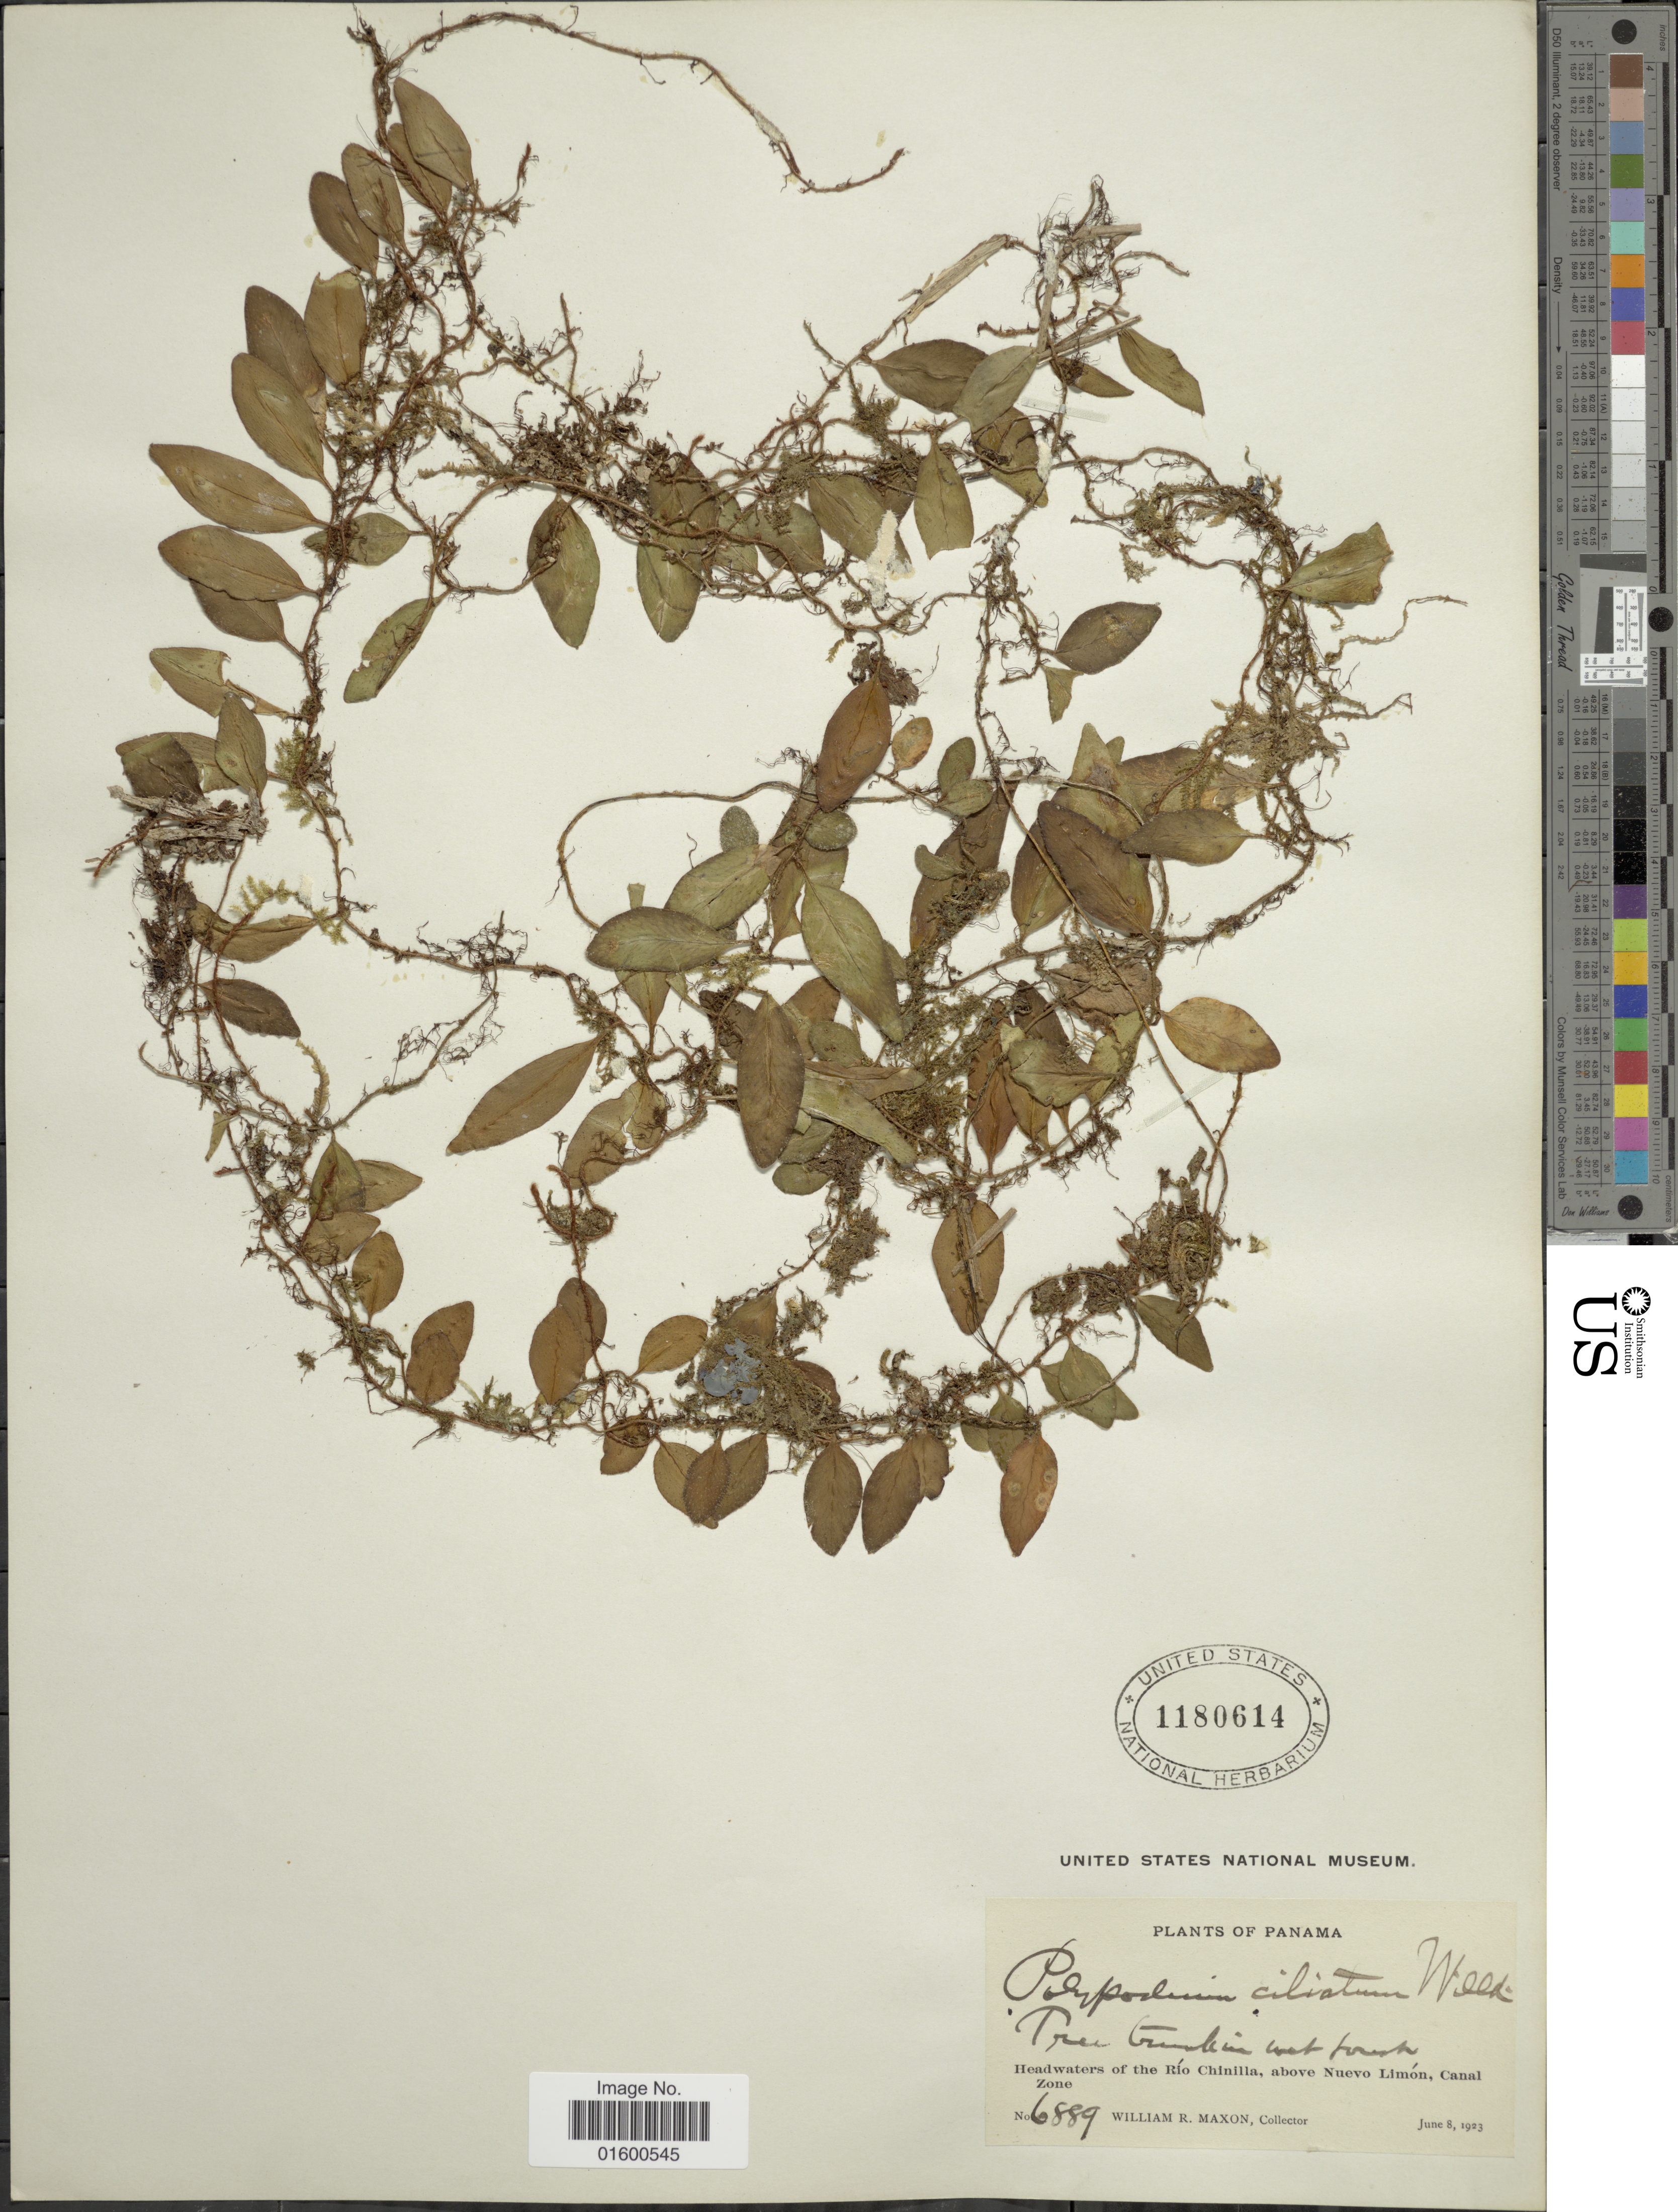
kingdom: Plantae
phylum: Tracheophyta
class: Polypodiopsida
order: Polypodiales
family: Polypodiaceae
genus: Microgramma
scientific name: Microgramma reptans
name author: (Cav.) A.R. Sm.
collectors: W. R. Maxon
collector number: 6889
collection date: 1923-06-08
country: Panama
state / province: Colón / Panamá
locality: Headwaters of the Rio Chinilla, above Limon, Canal Zone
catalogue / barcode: US 1180614